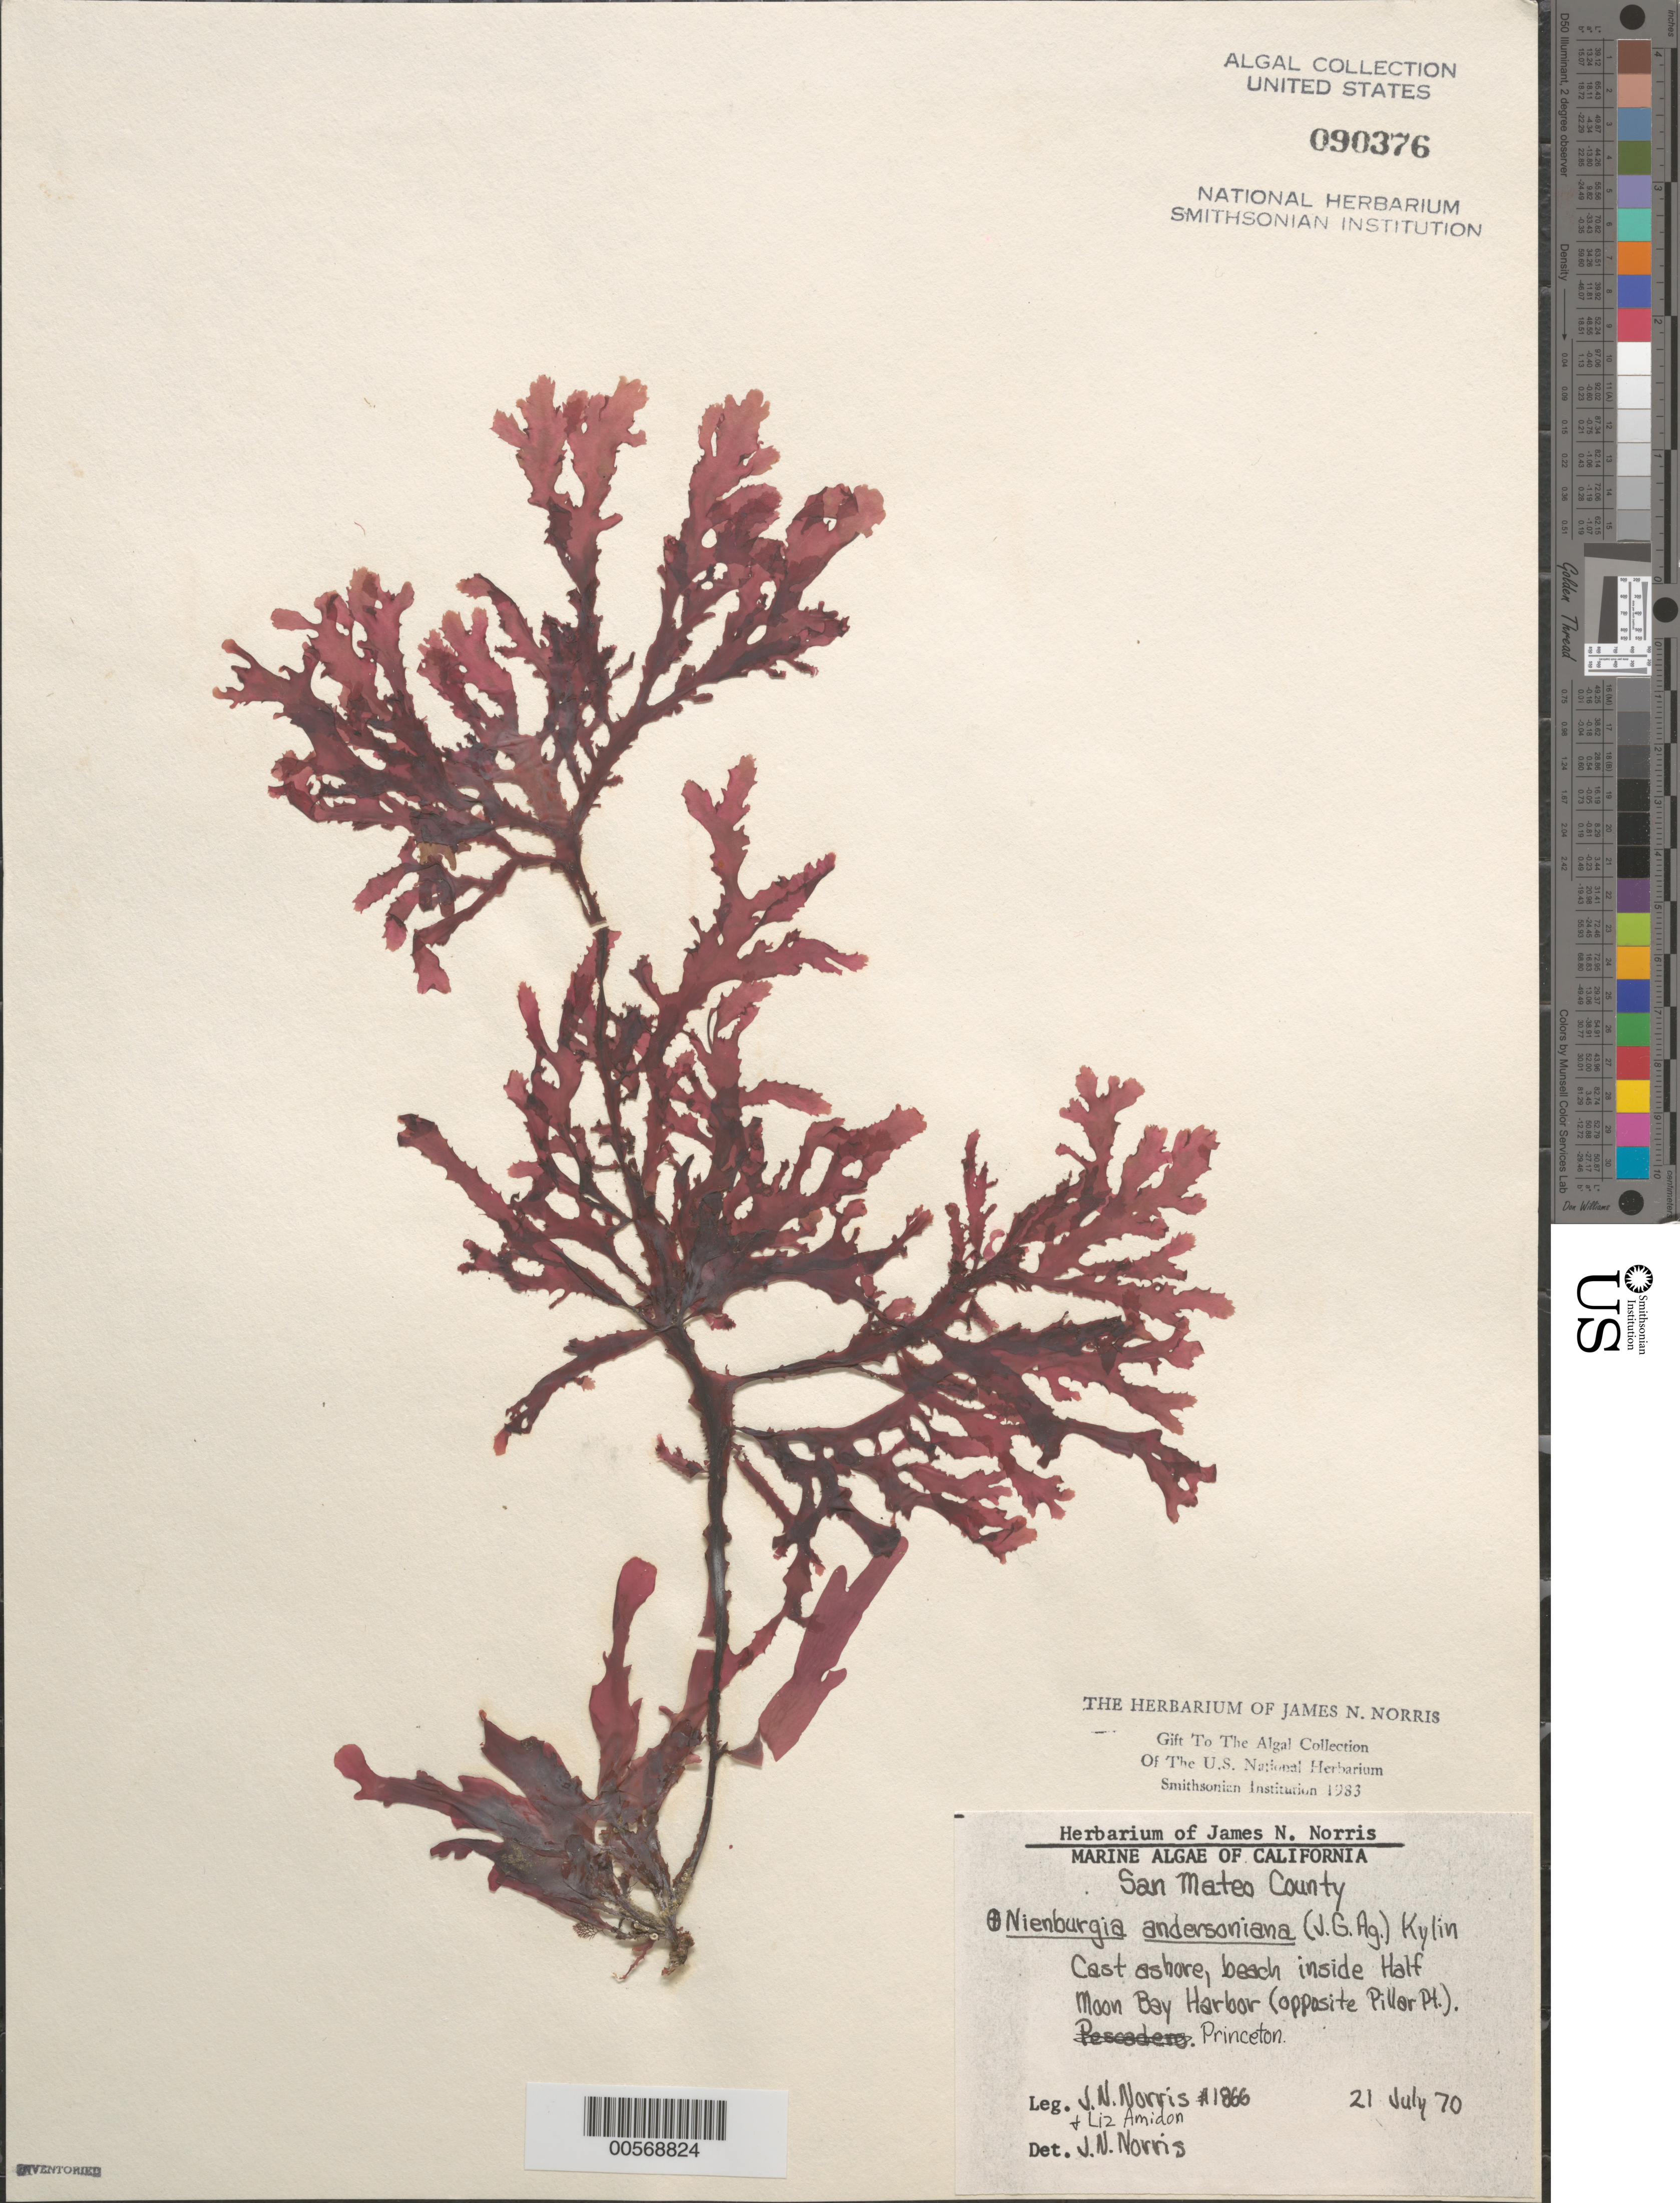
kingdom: Plantae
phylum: Rhodophyta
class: Florideophyceae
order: Ceramiales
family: Delesseriaceae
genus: Nienburgia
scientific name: Nienburgia andersoniana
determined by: Norris, James N.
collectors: J. N. Norris & E. Amidon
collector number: JN-1866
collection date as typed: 21 Jul 1970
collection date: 1970-07-21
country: United States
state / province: California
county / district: San Mateo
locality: Half Moon Bay Harbor, opposite Pillar Point, Princeton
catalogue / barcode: US 90376